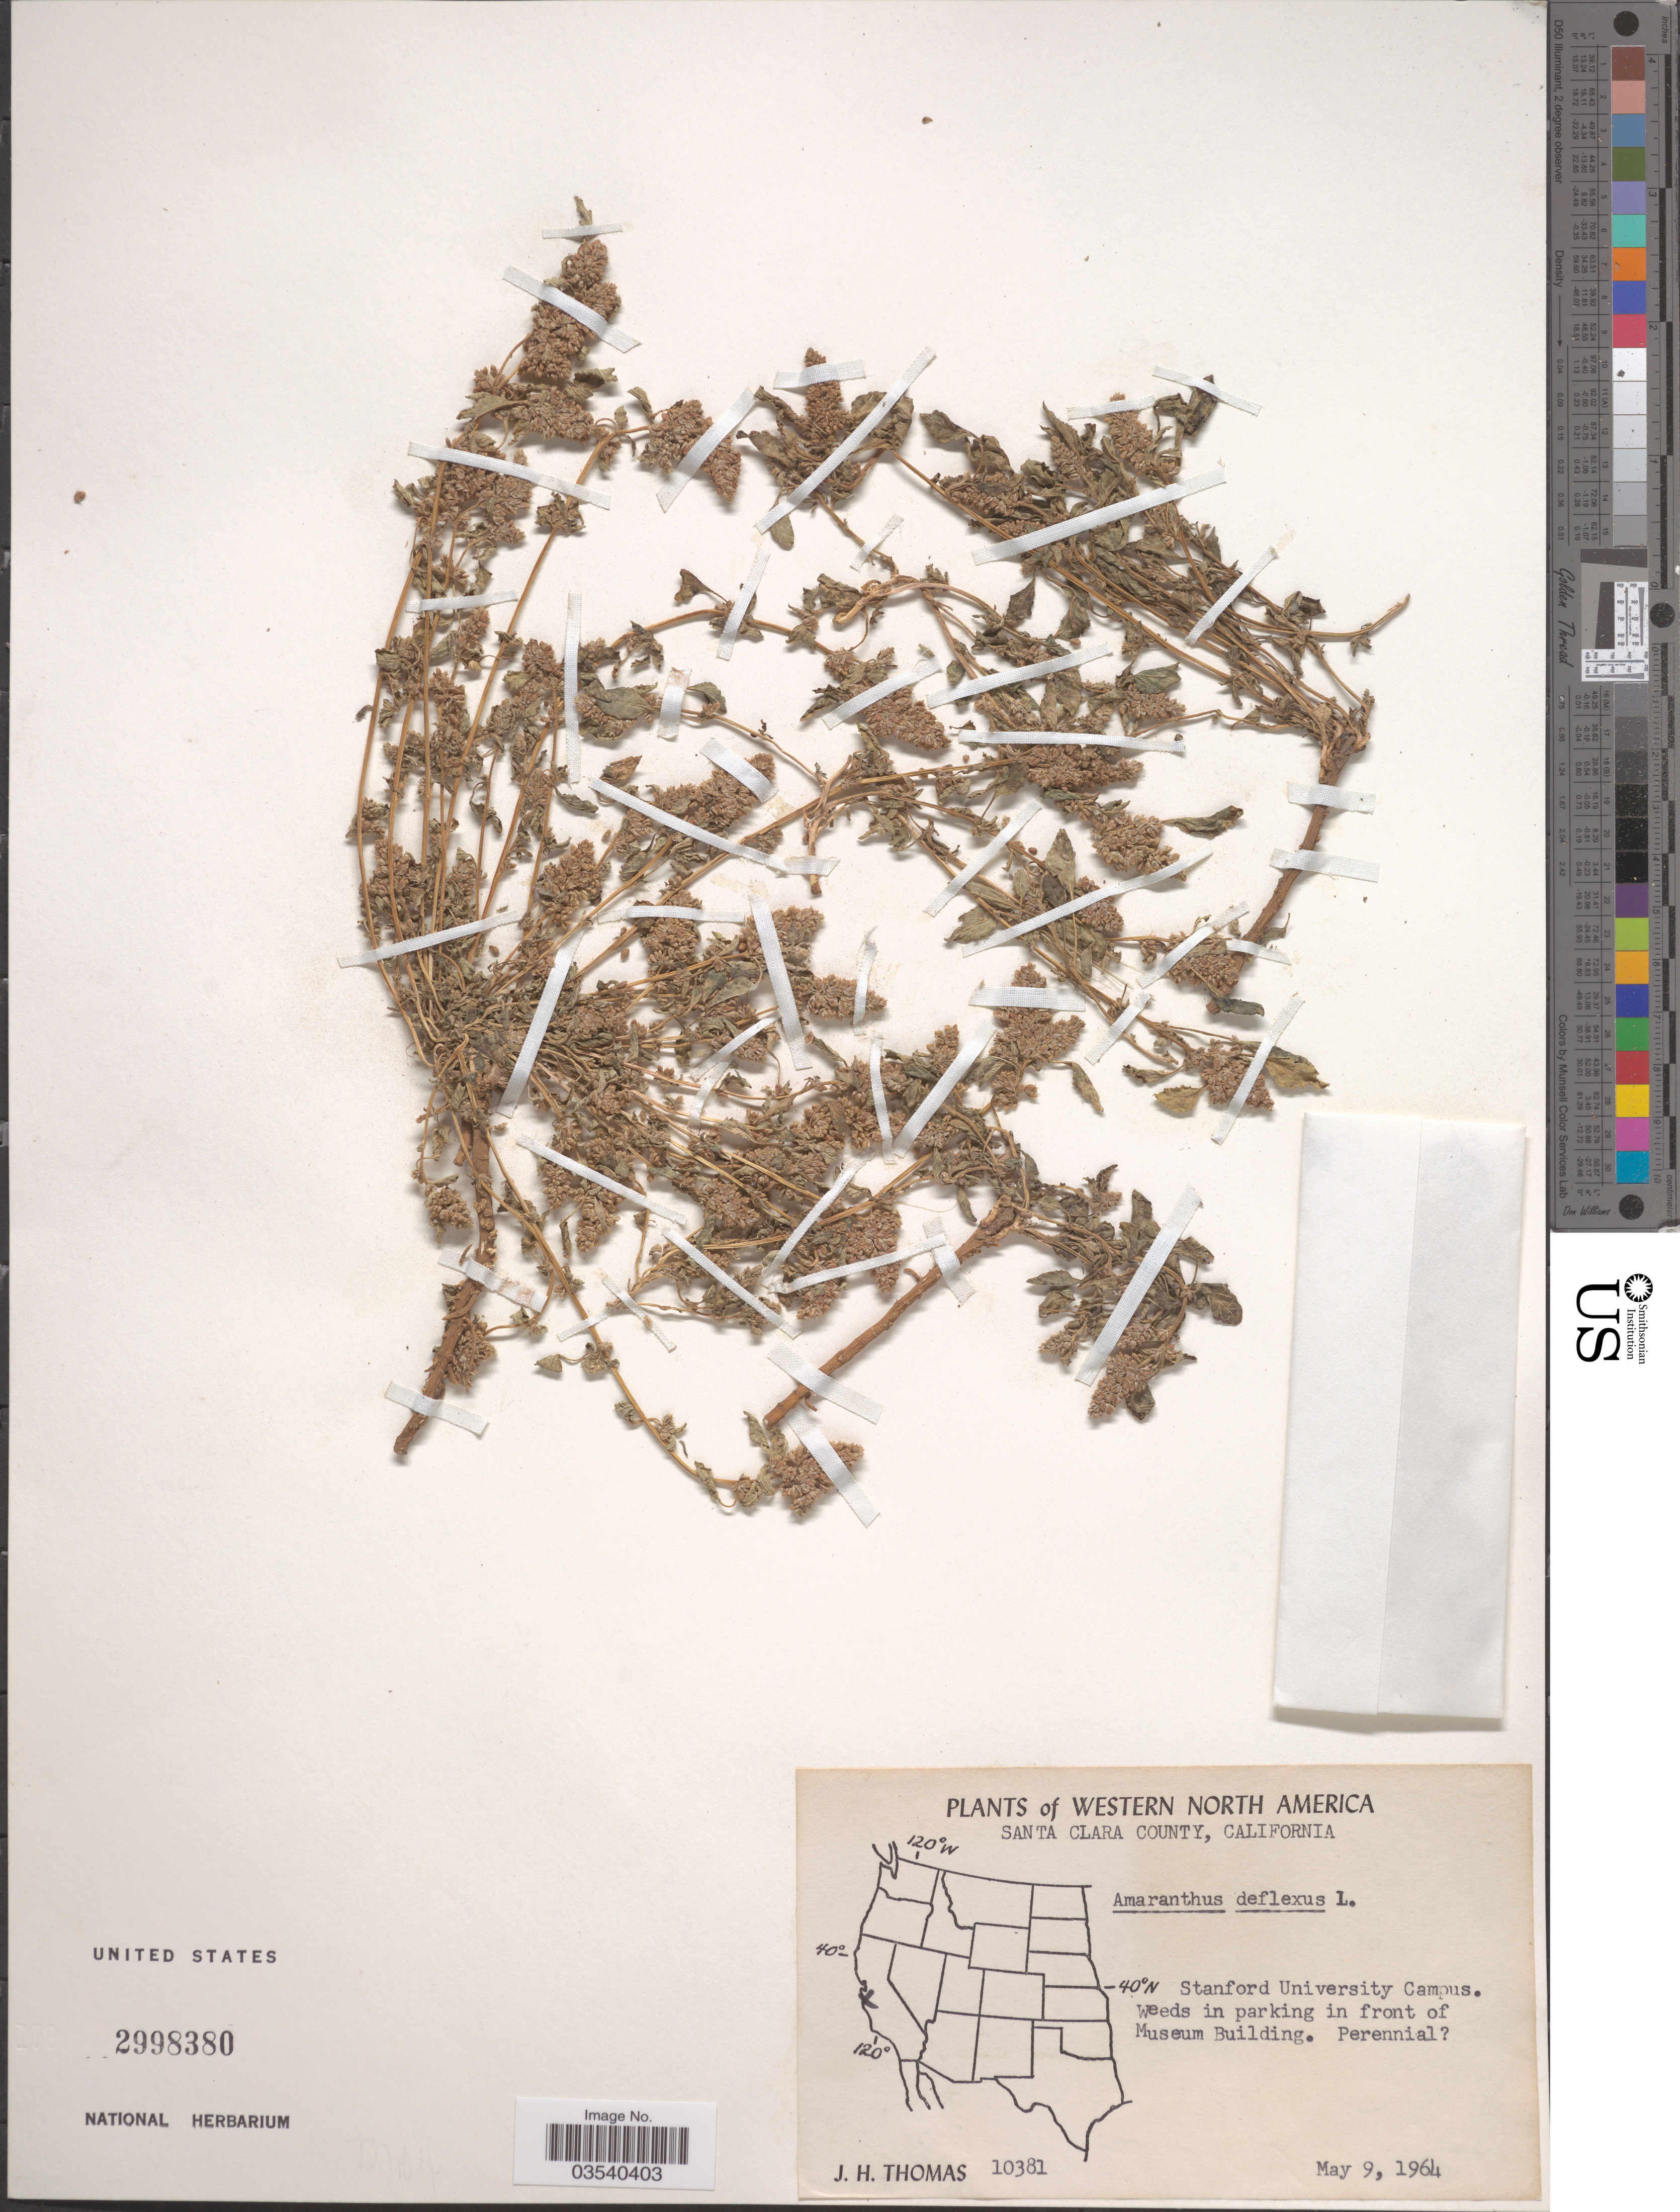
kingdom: Plantae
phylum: Tracheophyta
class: Magnoliopsida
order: Caryophyllales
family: Amaranthaceae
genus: Amaranthus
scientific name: Amaranthus deflexus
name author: L.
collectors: J. H. Thomas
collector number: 10381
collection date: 1964-05-09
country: United States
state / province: California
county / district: Santa Clara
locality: Western North America. Santa Clara County. Stanford University Campus. Weeds in parking in front of Museum Building.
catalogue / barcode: US 2998380